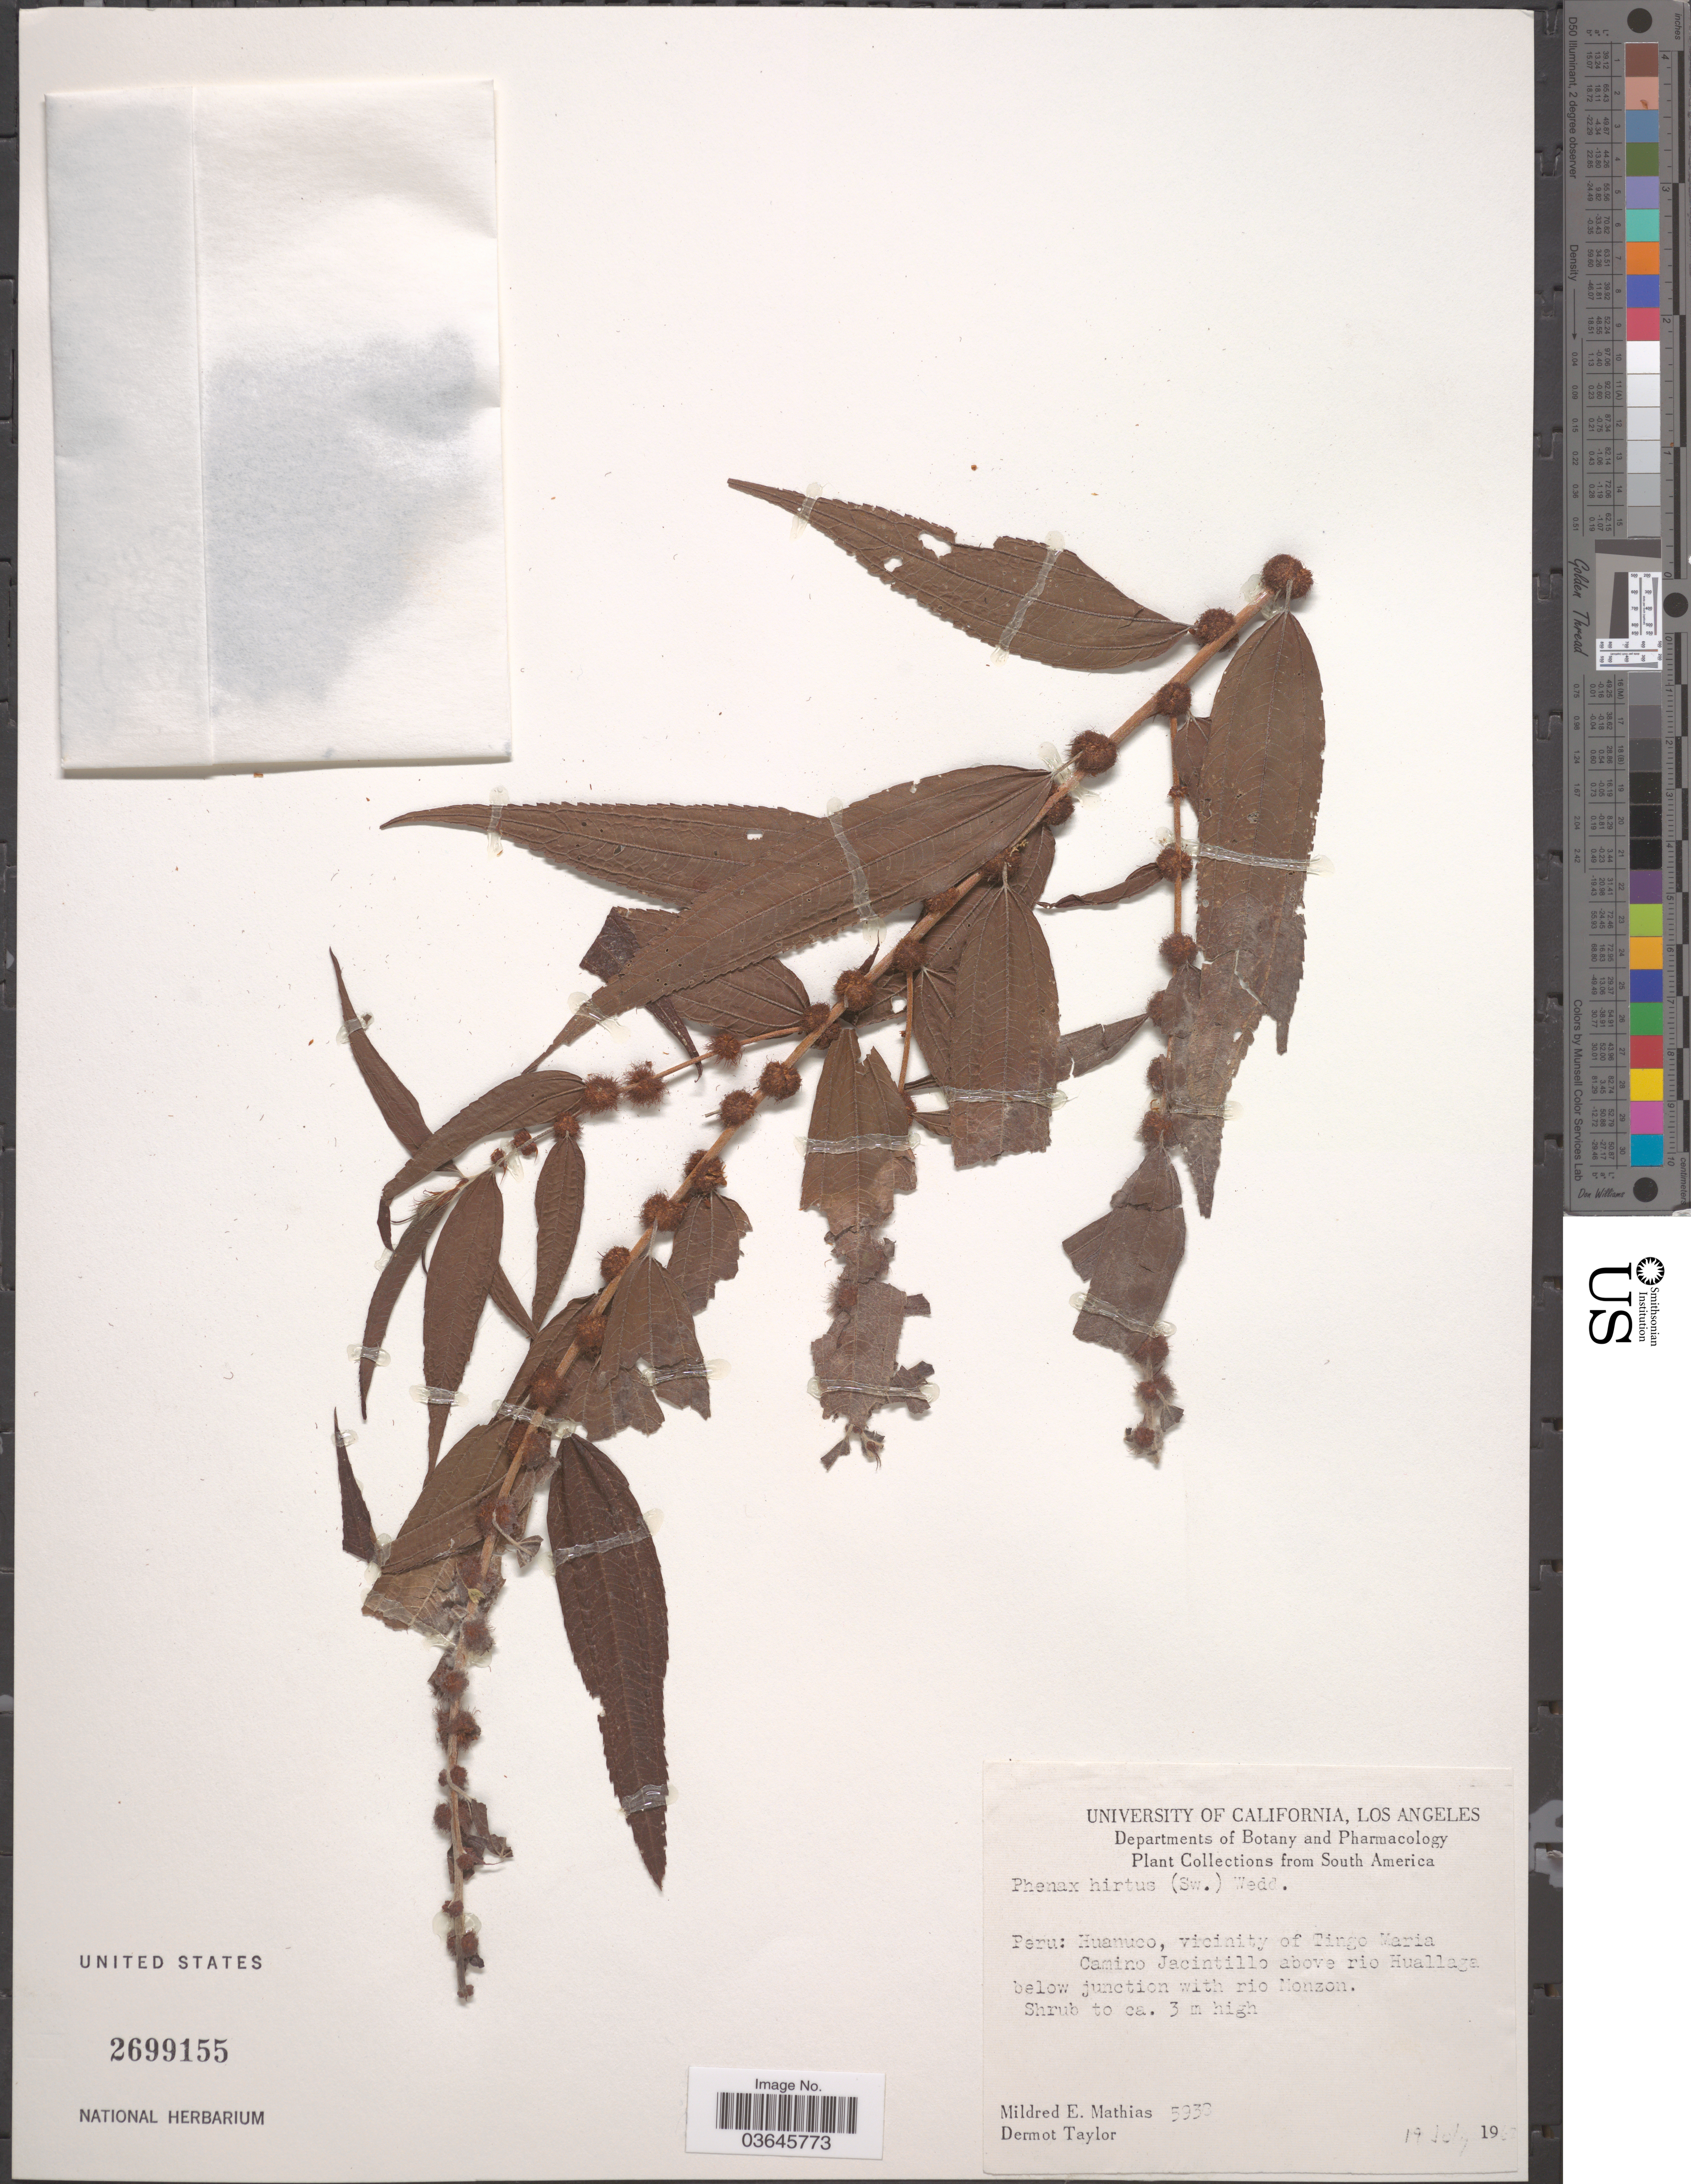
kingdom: Plantae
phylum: Tracheophyta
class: Magnoliopsida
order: Rosales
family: Urticaceae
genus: Phenax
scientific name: Phenax hirtus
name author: (Sw.) Wedd.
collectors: M. E. Mathias & D. Taylor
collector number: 5938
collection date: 1967-07-19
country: Peru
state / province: Huánuco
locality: Vicinity of Tingo Maria. Camino Jacintillo above rio Huallaga, below junction with rio Monzon.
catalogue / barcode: US 2699155